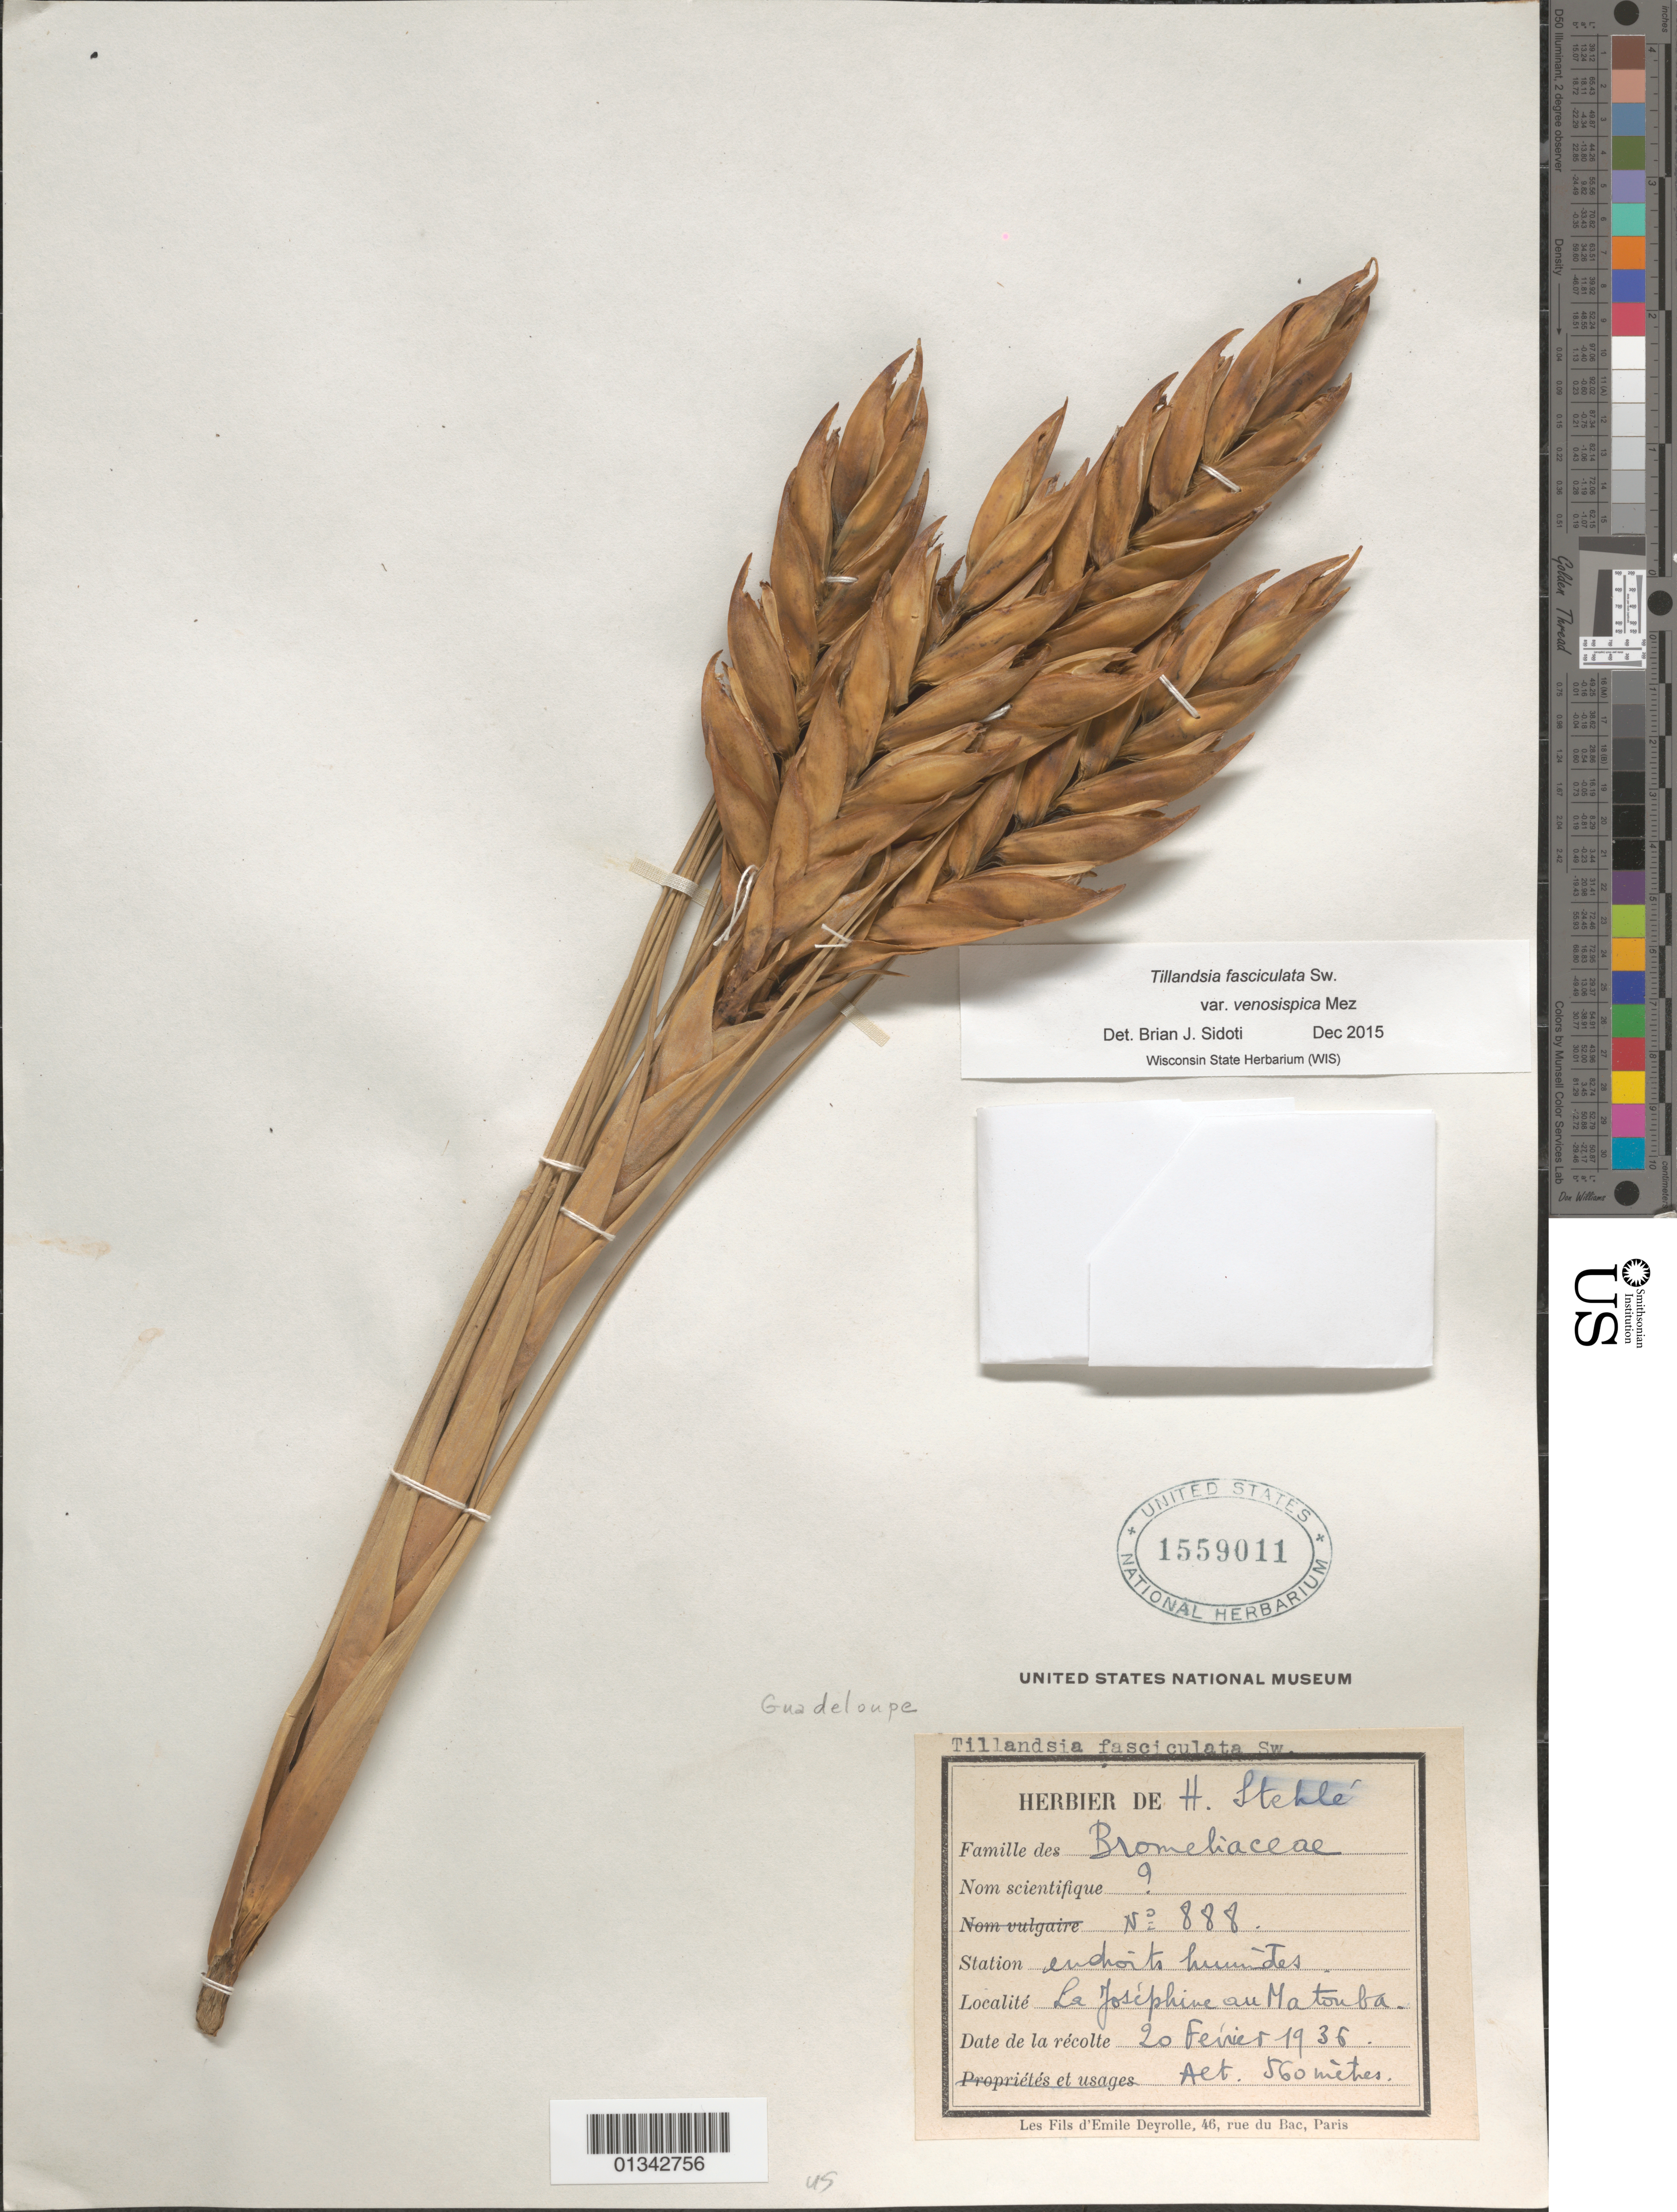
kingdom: Plantae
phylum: Tracheophyta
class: Liliopsida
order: Poales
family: Bromeliaceae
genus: Tillandsia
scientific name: Tillandsia fasciculata var. venosispica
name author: Mez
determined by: Sidoti, B. J.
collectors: H. Stehlé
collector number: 888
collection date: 1936-02-20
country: Guadeloupe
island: Basse-Terre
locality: La Joséphine au Matouba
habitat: Endroit humides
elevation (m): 560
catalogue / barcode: US 1559011